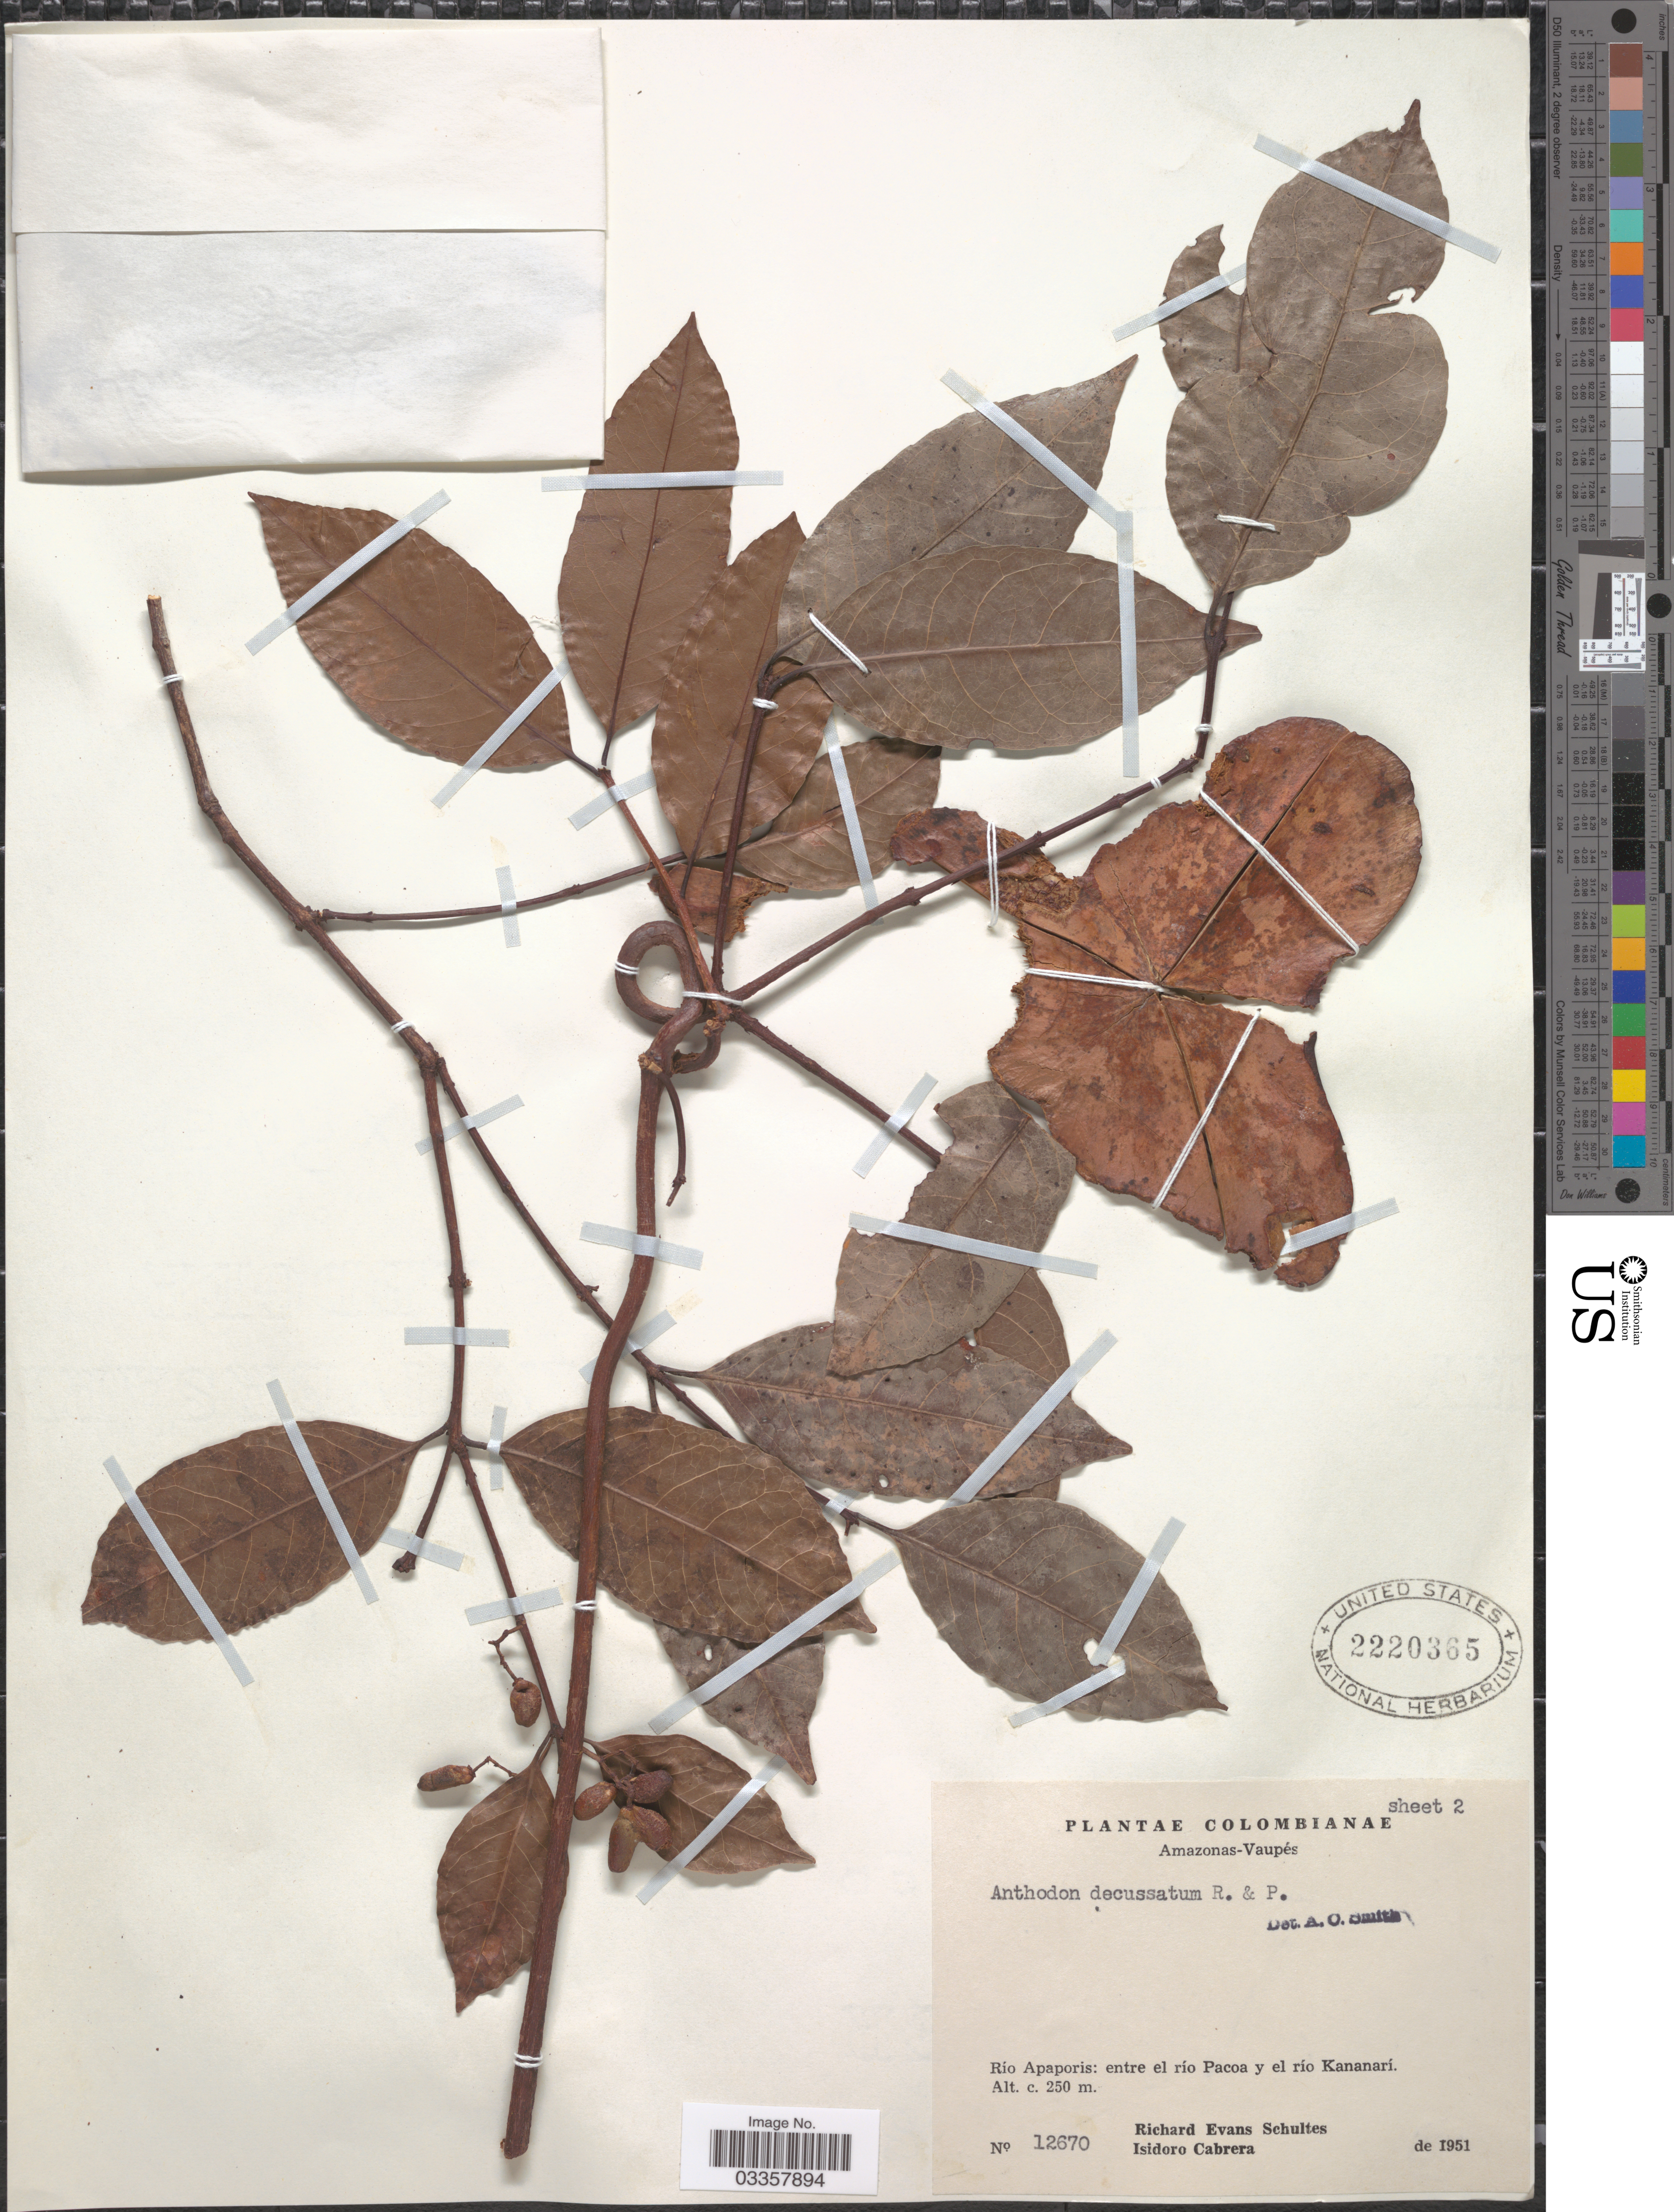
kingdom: Plantae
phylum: Tracheophyta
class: Magnoliopsida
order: Celastrales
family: Celastraceae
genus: Anthodon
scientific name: Anthodon decussatum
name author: Ruiz & Pav.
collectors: R. E. Schultes & I. Cabrera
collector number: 12670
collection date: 1951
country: Colombia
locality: Amazonas-Vaupés. Río Apaporis: entre el río Pacoa y el río Kananari.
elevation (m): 250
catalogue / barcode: US 2220365